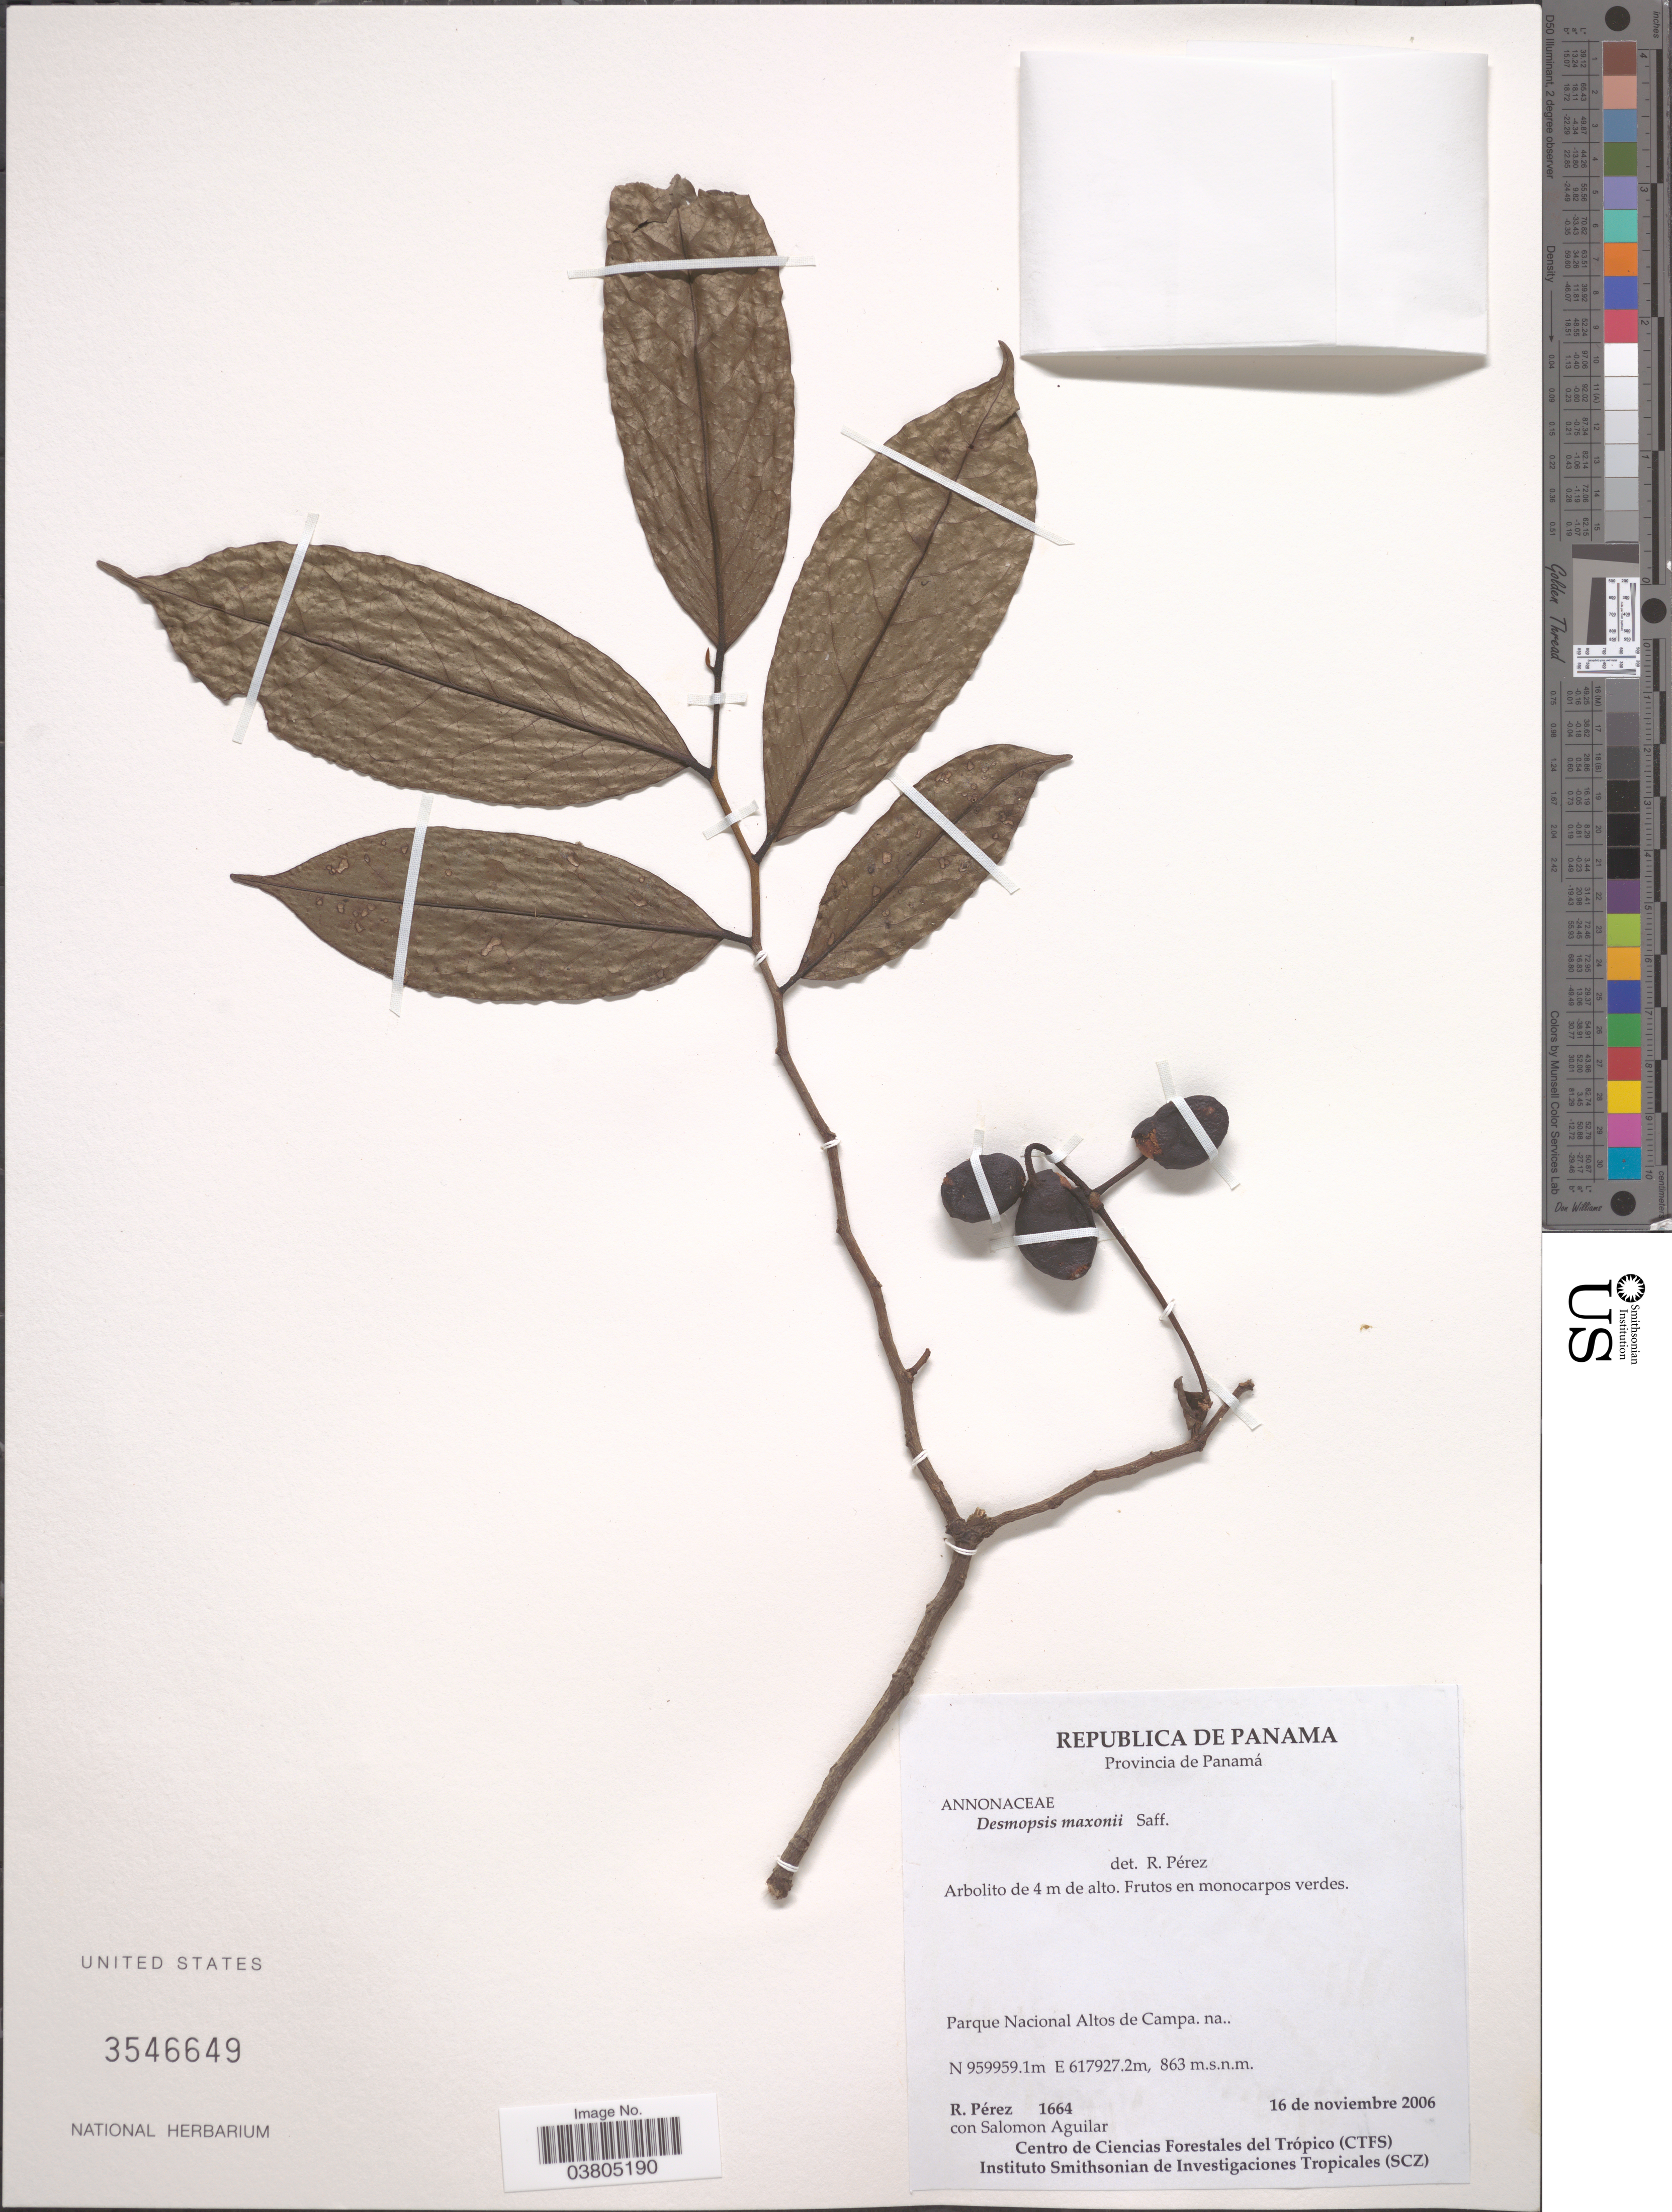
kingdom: Plantae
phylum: Tracheophyta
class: Magnoliopsida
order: Magnoliales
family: Annonaceae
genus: Desmopsis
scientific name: Desmopsis maxonii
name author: Saff.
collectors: R. Perez & S. Aguilar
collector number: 1664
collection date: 2006-11-16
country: Panama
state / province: Panamá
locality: Parque Nacional Altos de Campa. na..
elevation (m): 863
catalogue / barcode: US 3546649